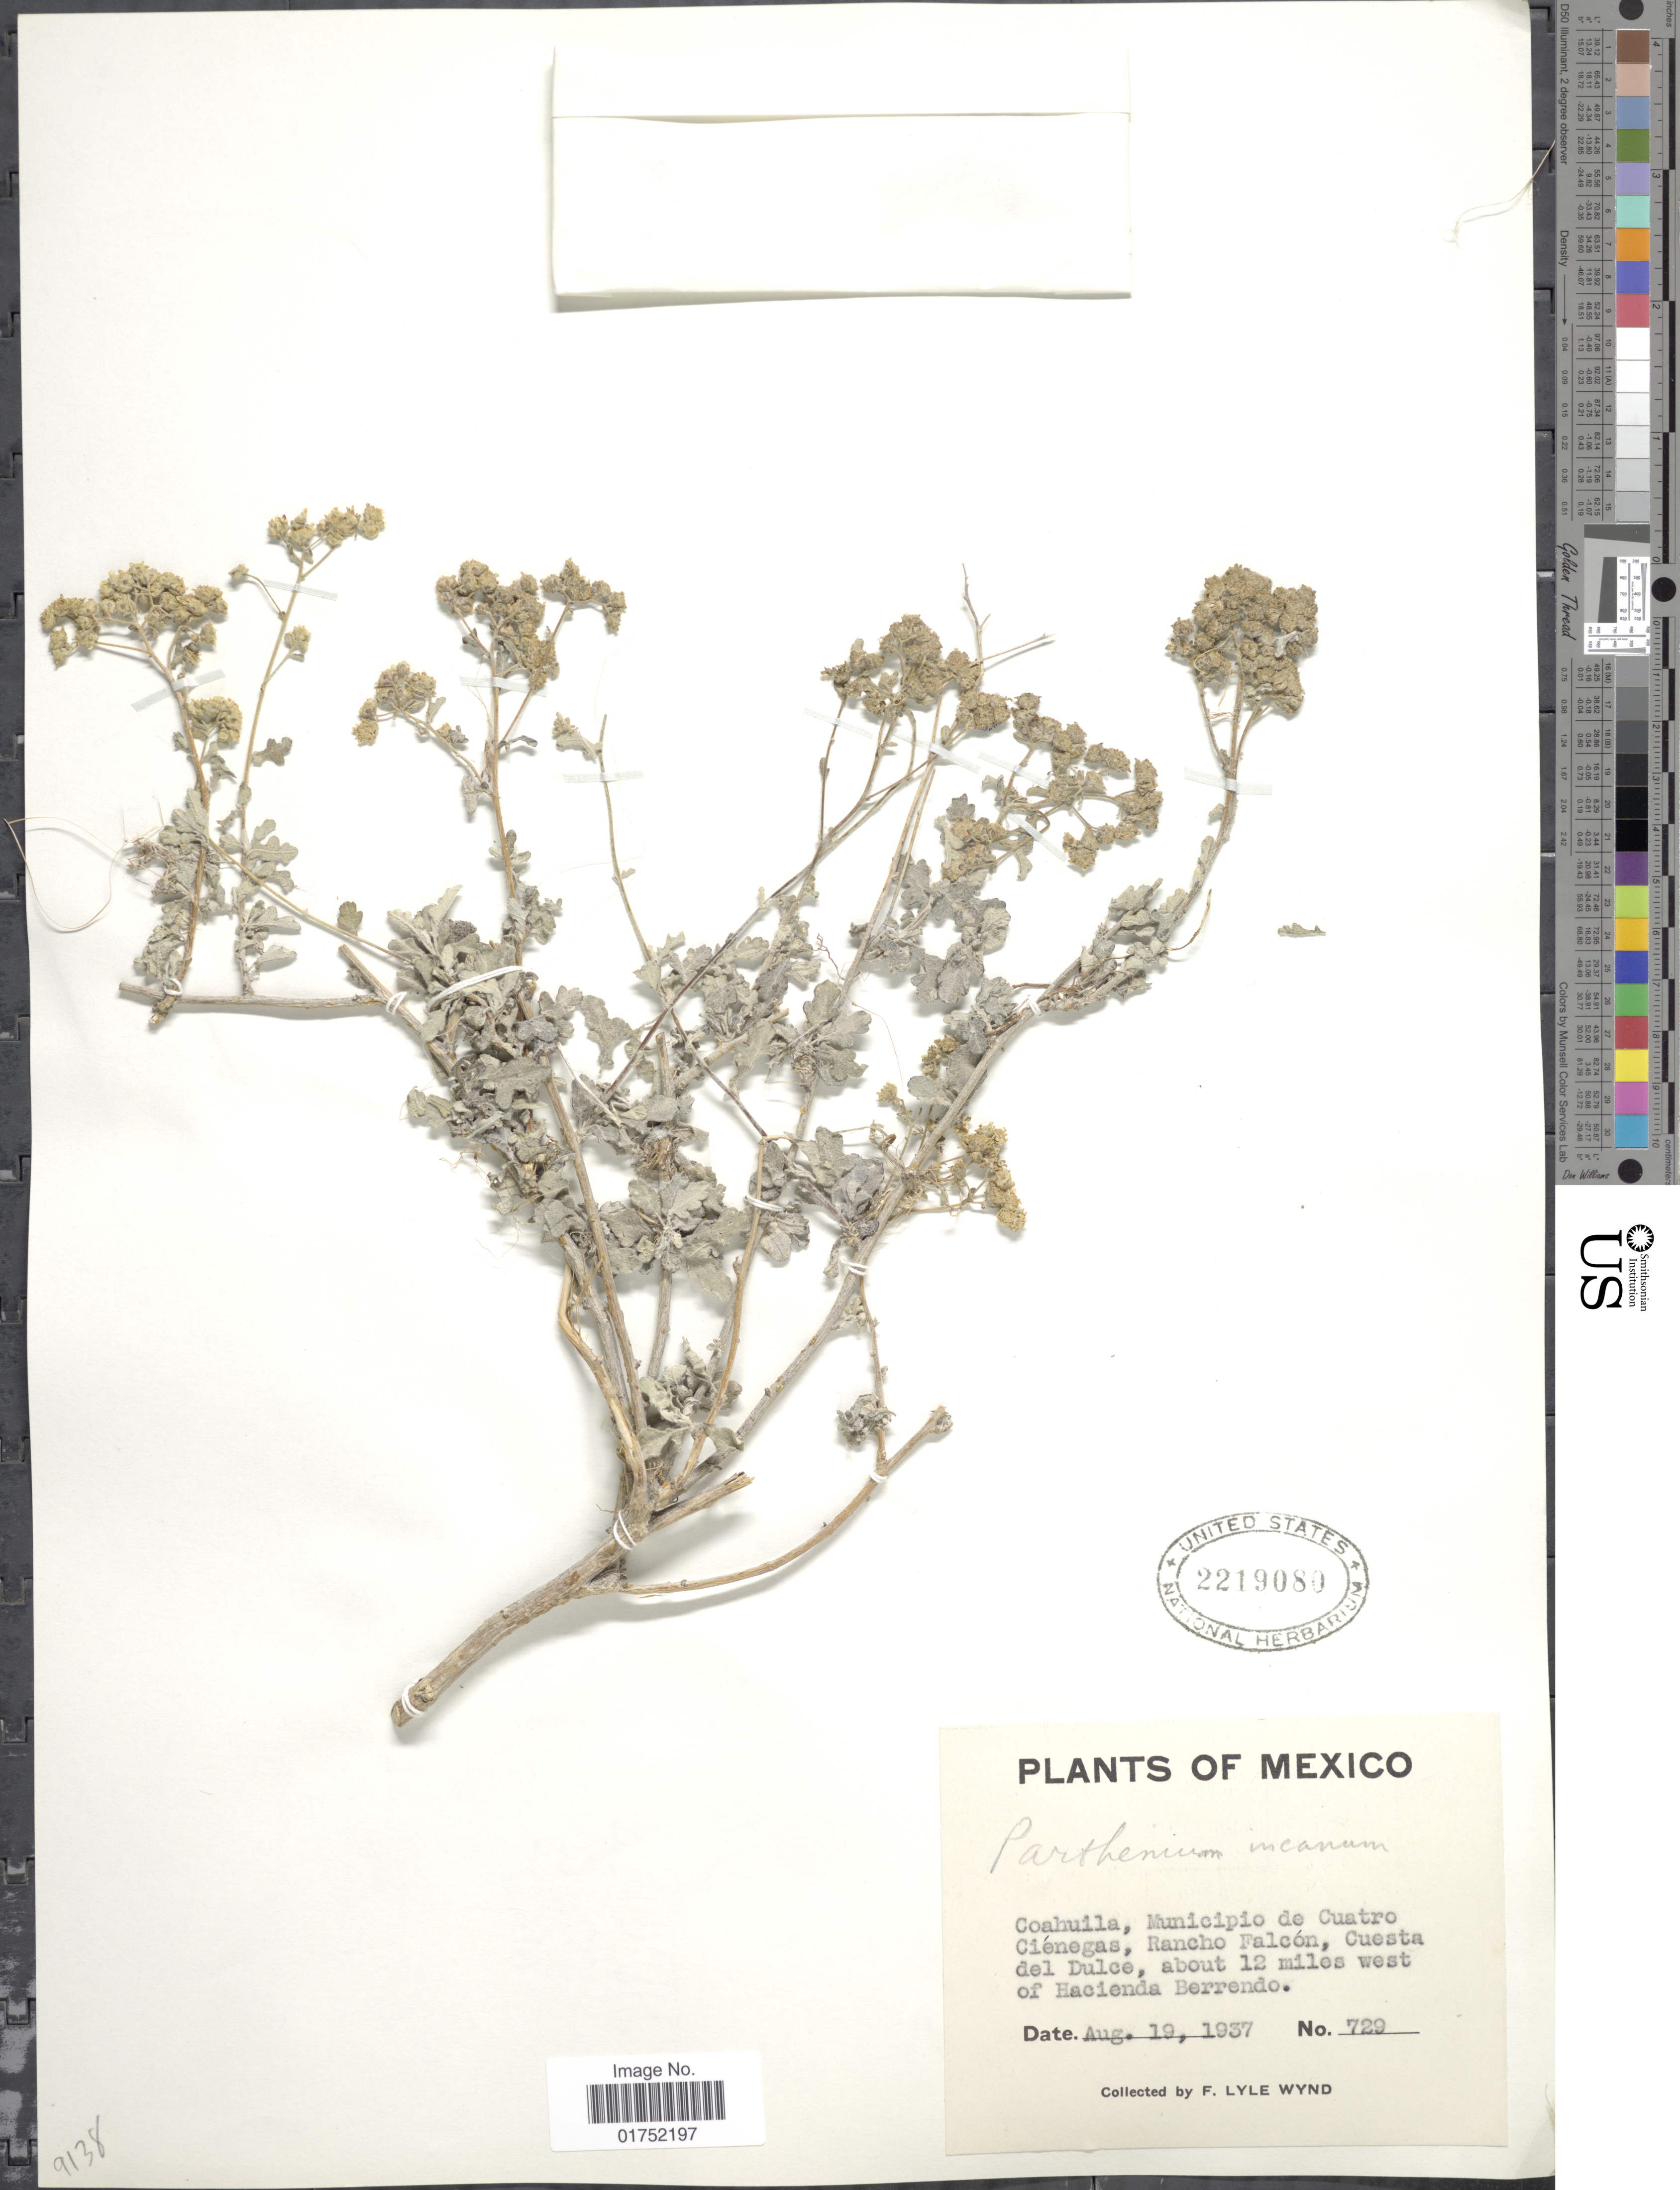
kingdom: Plantae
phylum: Tracheophyta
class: Magnoliopsida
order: Asterales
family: Asteraceae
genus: Parthenium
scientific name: Parthenium incanum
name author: Kunth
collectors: F. L. Wynd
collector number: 729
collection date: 1937-08-19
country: Mexico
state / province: Coahuila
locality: Municipio de Cuatro Cienegas, Rancho Falcon, Cuesta del Dulce, about 12 miles west of Hacienda Berrendo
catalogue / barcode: US 2219080